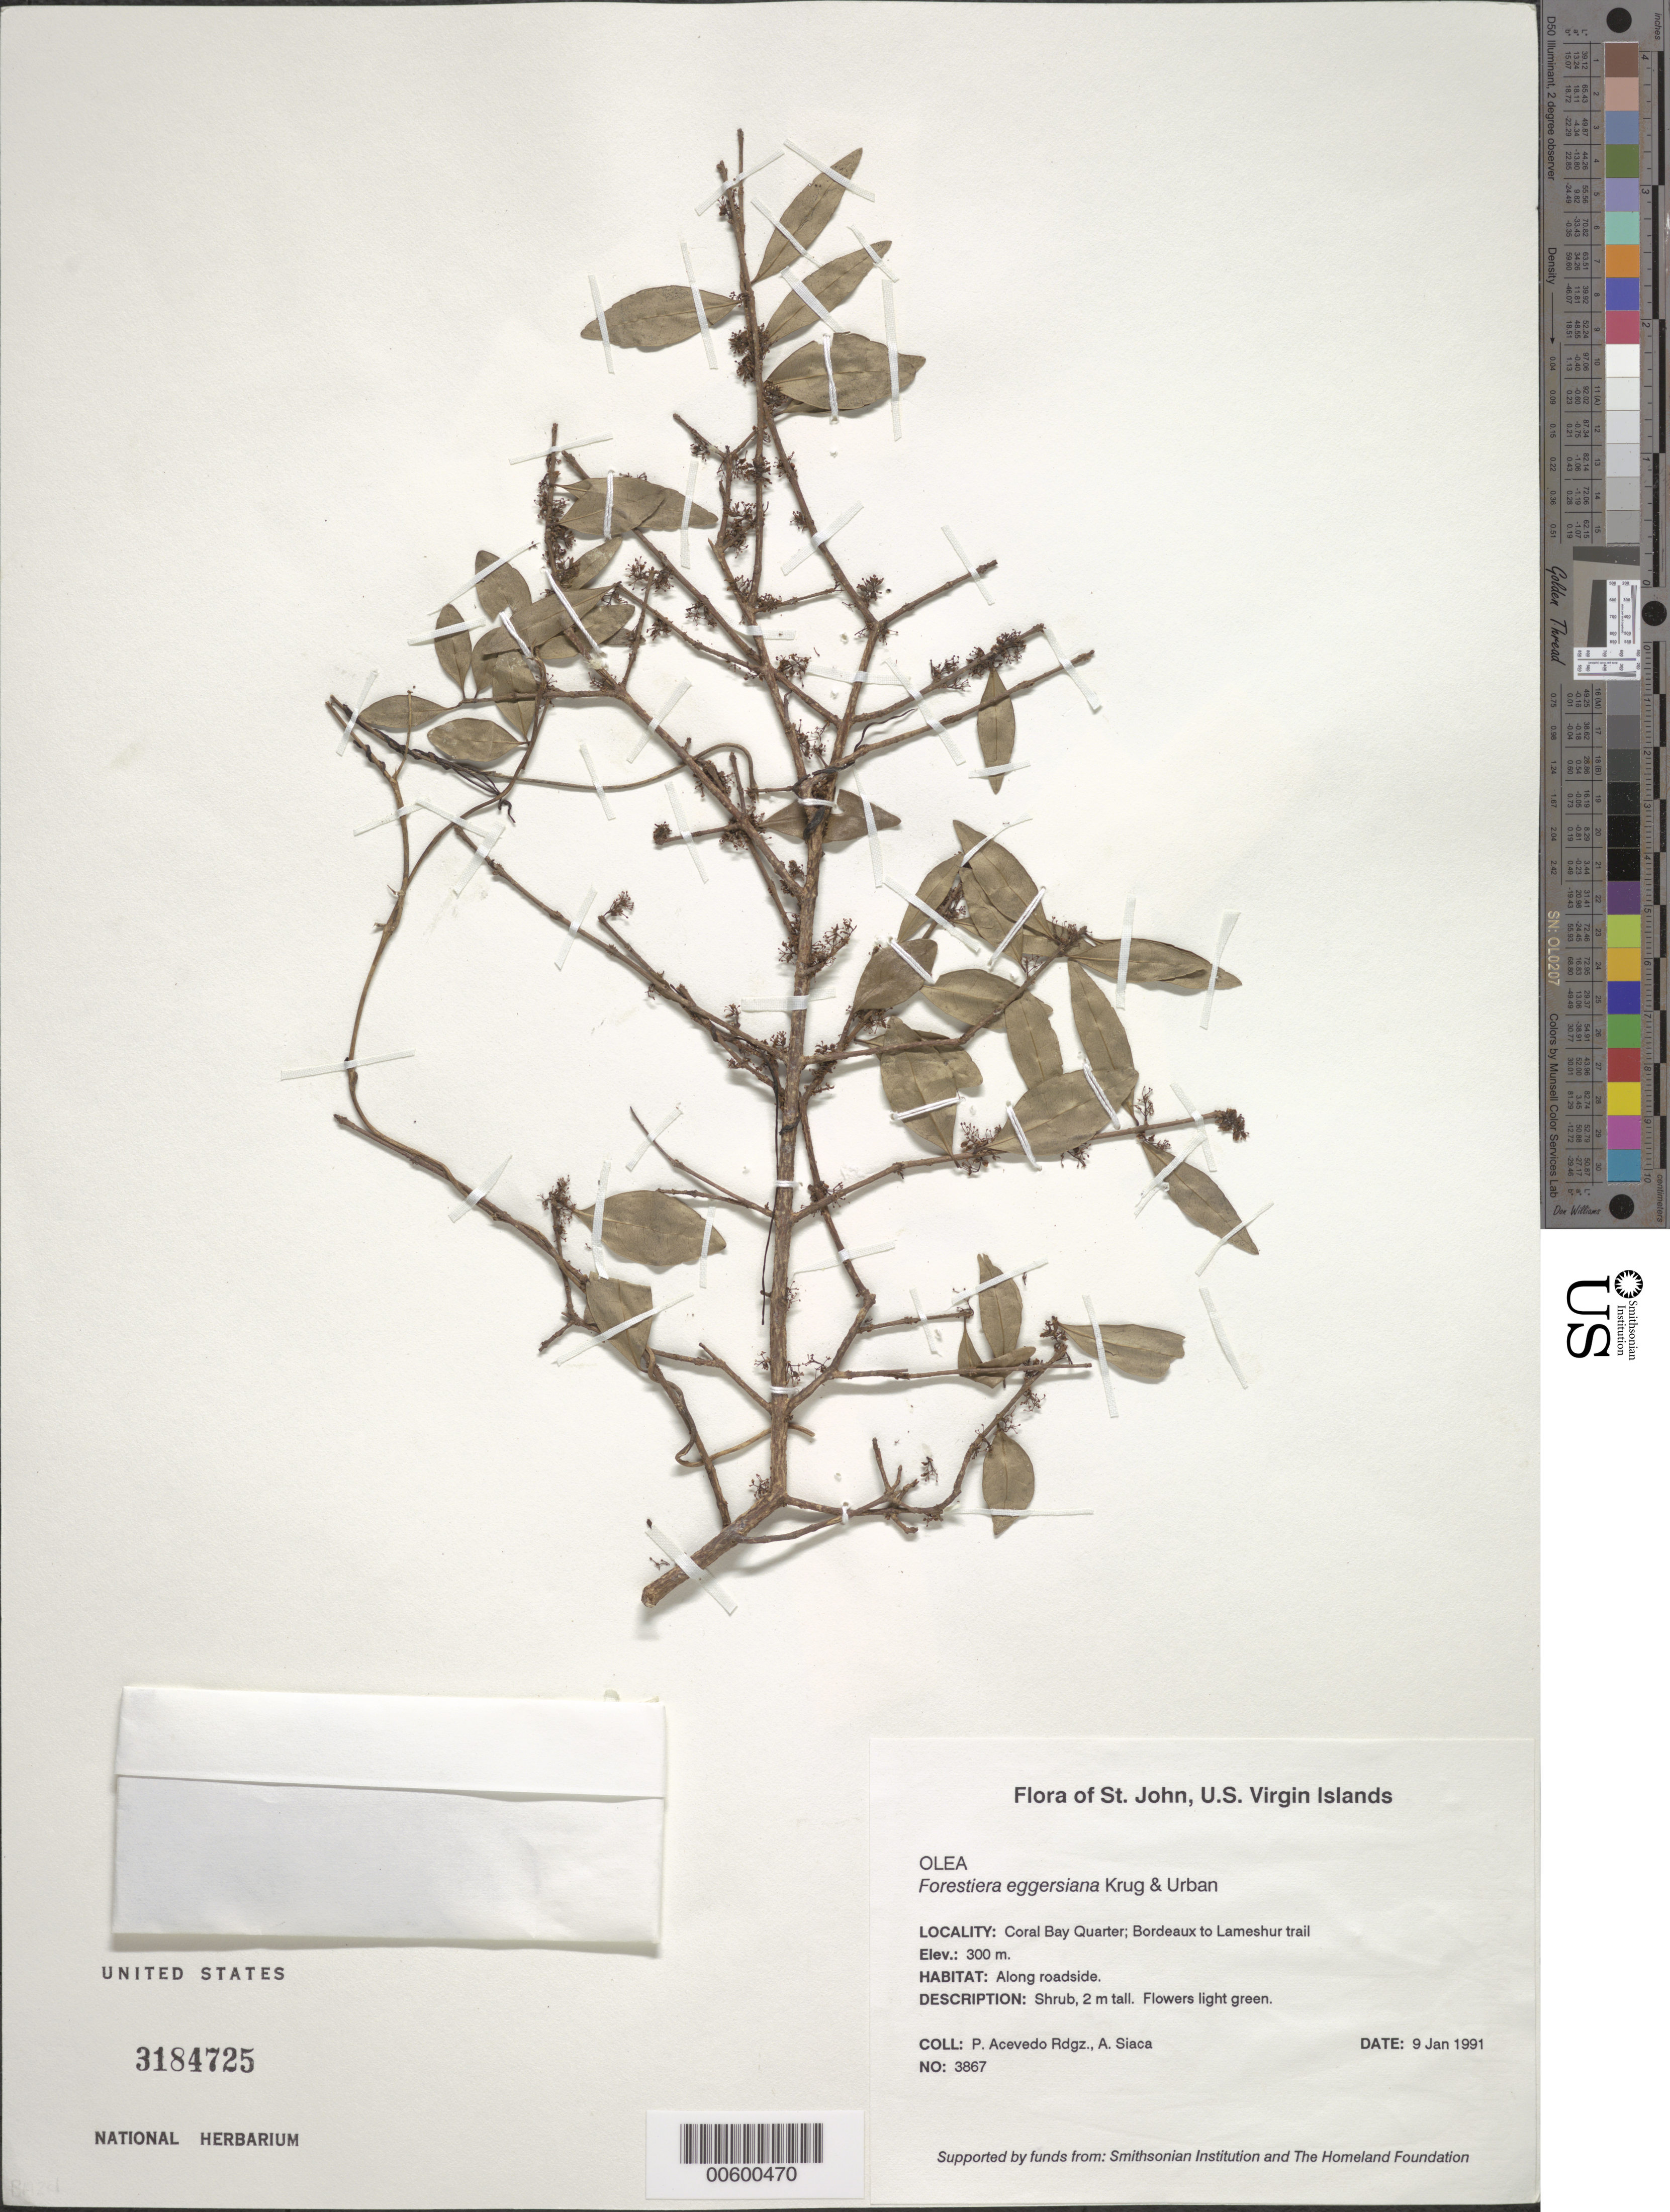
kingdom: Plantae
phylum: Tracheophyta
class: Magnoliopsida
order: Lamiales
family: Oleaceae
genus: Forestiera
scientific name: Forestiera eggersiana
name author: Krug & Urb.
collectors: P. Acevedo-Rodr. & A. Siaca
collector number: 3867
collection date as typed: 09 Jan 1991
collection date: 1991-01-09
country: U.S. Virgin Islands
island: St. John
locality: Coral Bay Quarter; Bordeaux to Lameshur trail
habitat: Along roadside.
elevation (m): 300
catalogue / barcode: US 3184725